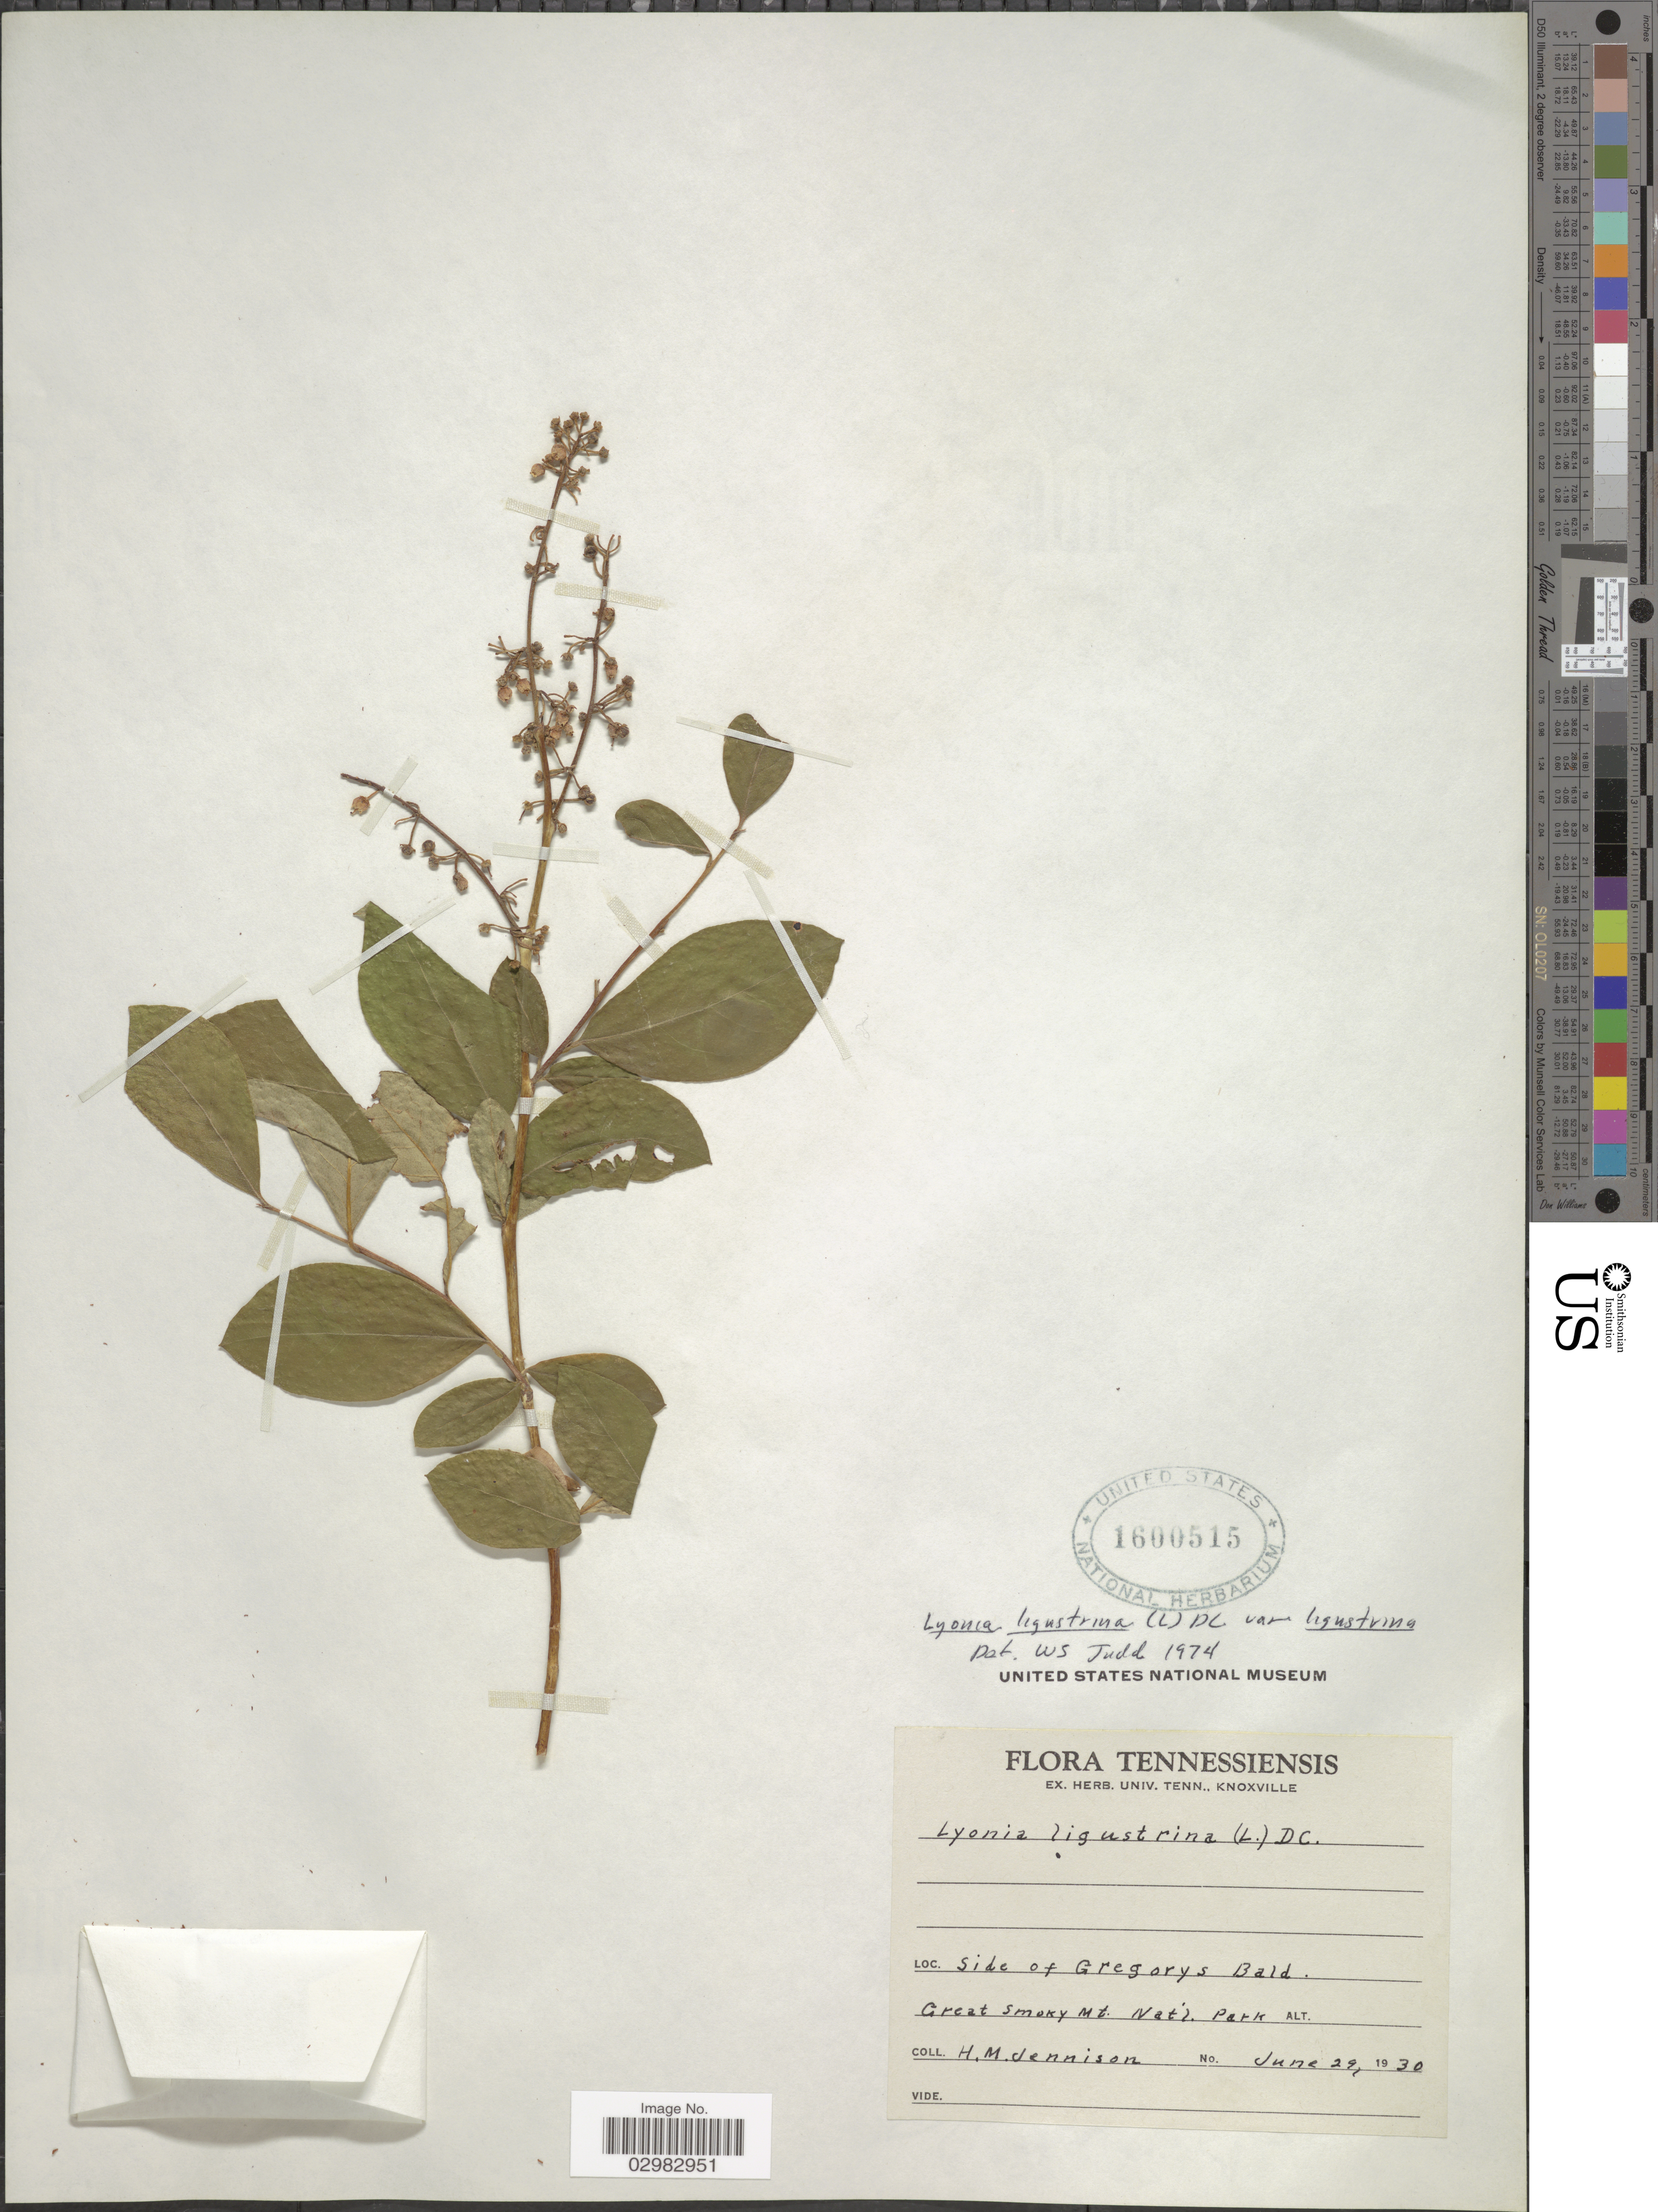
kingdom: Plantae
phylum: Tracheophyta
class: Magnoliopsida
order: Ericales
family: Ericaceae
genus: Lyonia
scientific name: Lyonia ligustrina var. ligustrina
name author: (L.) DC.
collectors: H. Jennison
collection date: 1930-06-29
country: United States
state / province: Tennessee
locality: Side of Gregorys Bald. Great Smoky Mt. Nat'l. Park.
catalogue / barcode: US 1600515